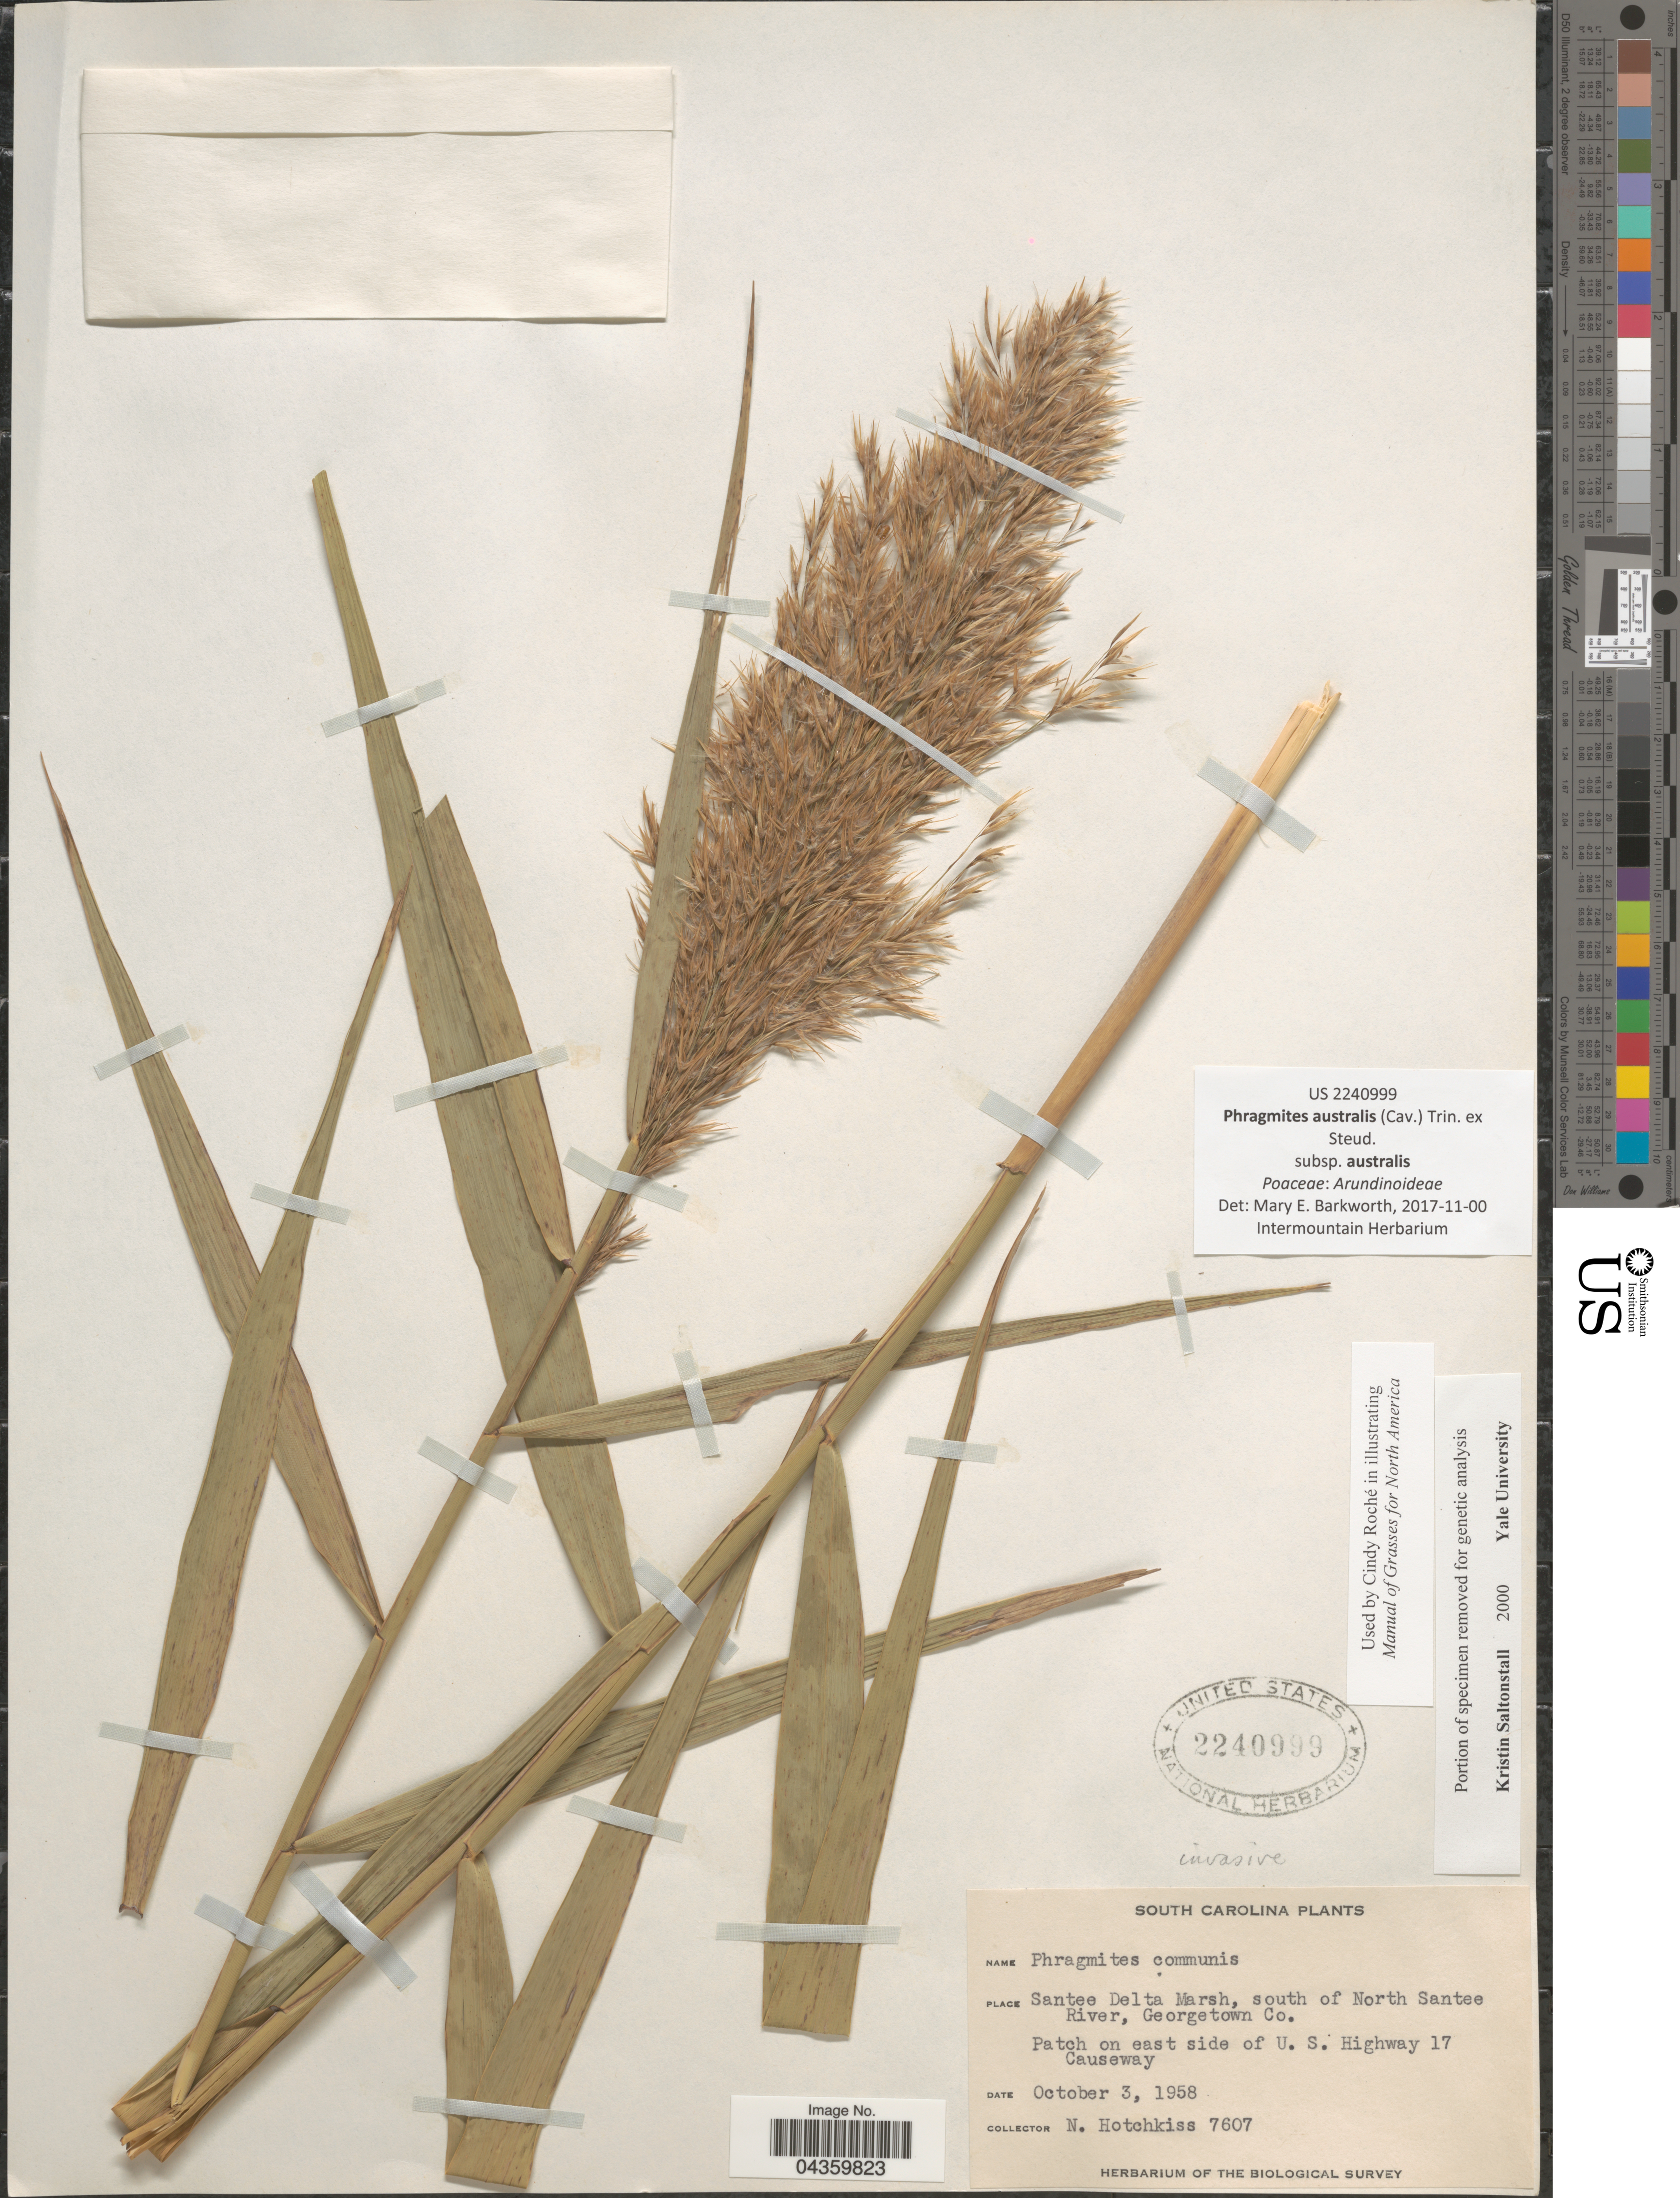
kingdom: Plantae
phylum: Tracheophyta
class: Liliopsida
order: Poales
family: Poaceae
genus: Phragmites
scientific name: Phragmites australis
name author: (Cav.) Trin. ex Steud.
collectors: N. Hotchkiss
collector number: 7607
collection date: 1958-10-03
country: United States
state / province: South Carolina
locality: Santee Delta Marsh, south of North Santee River, Georgetown Co. Patch on east side of U. S. Highway 17 Causeway. Biological Survey.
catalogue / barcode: US 2240999